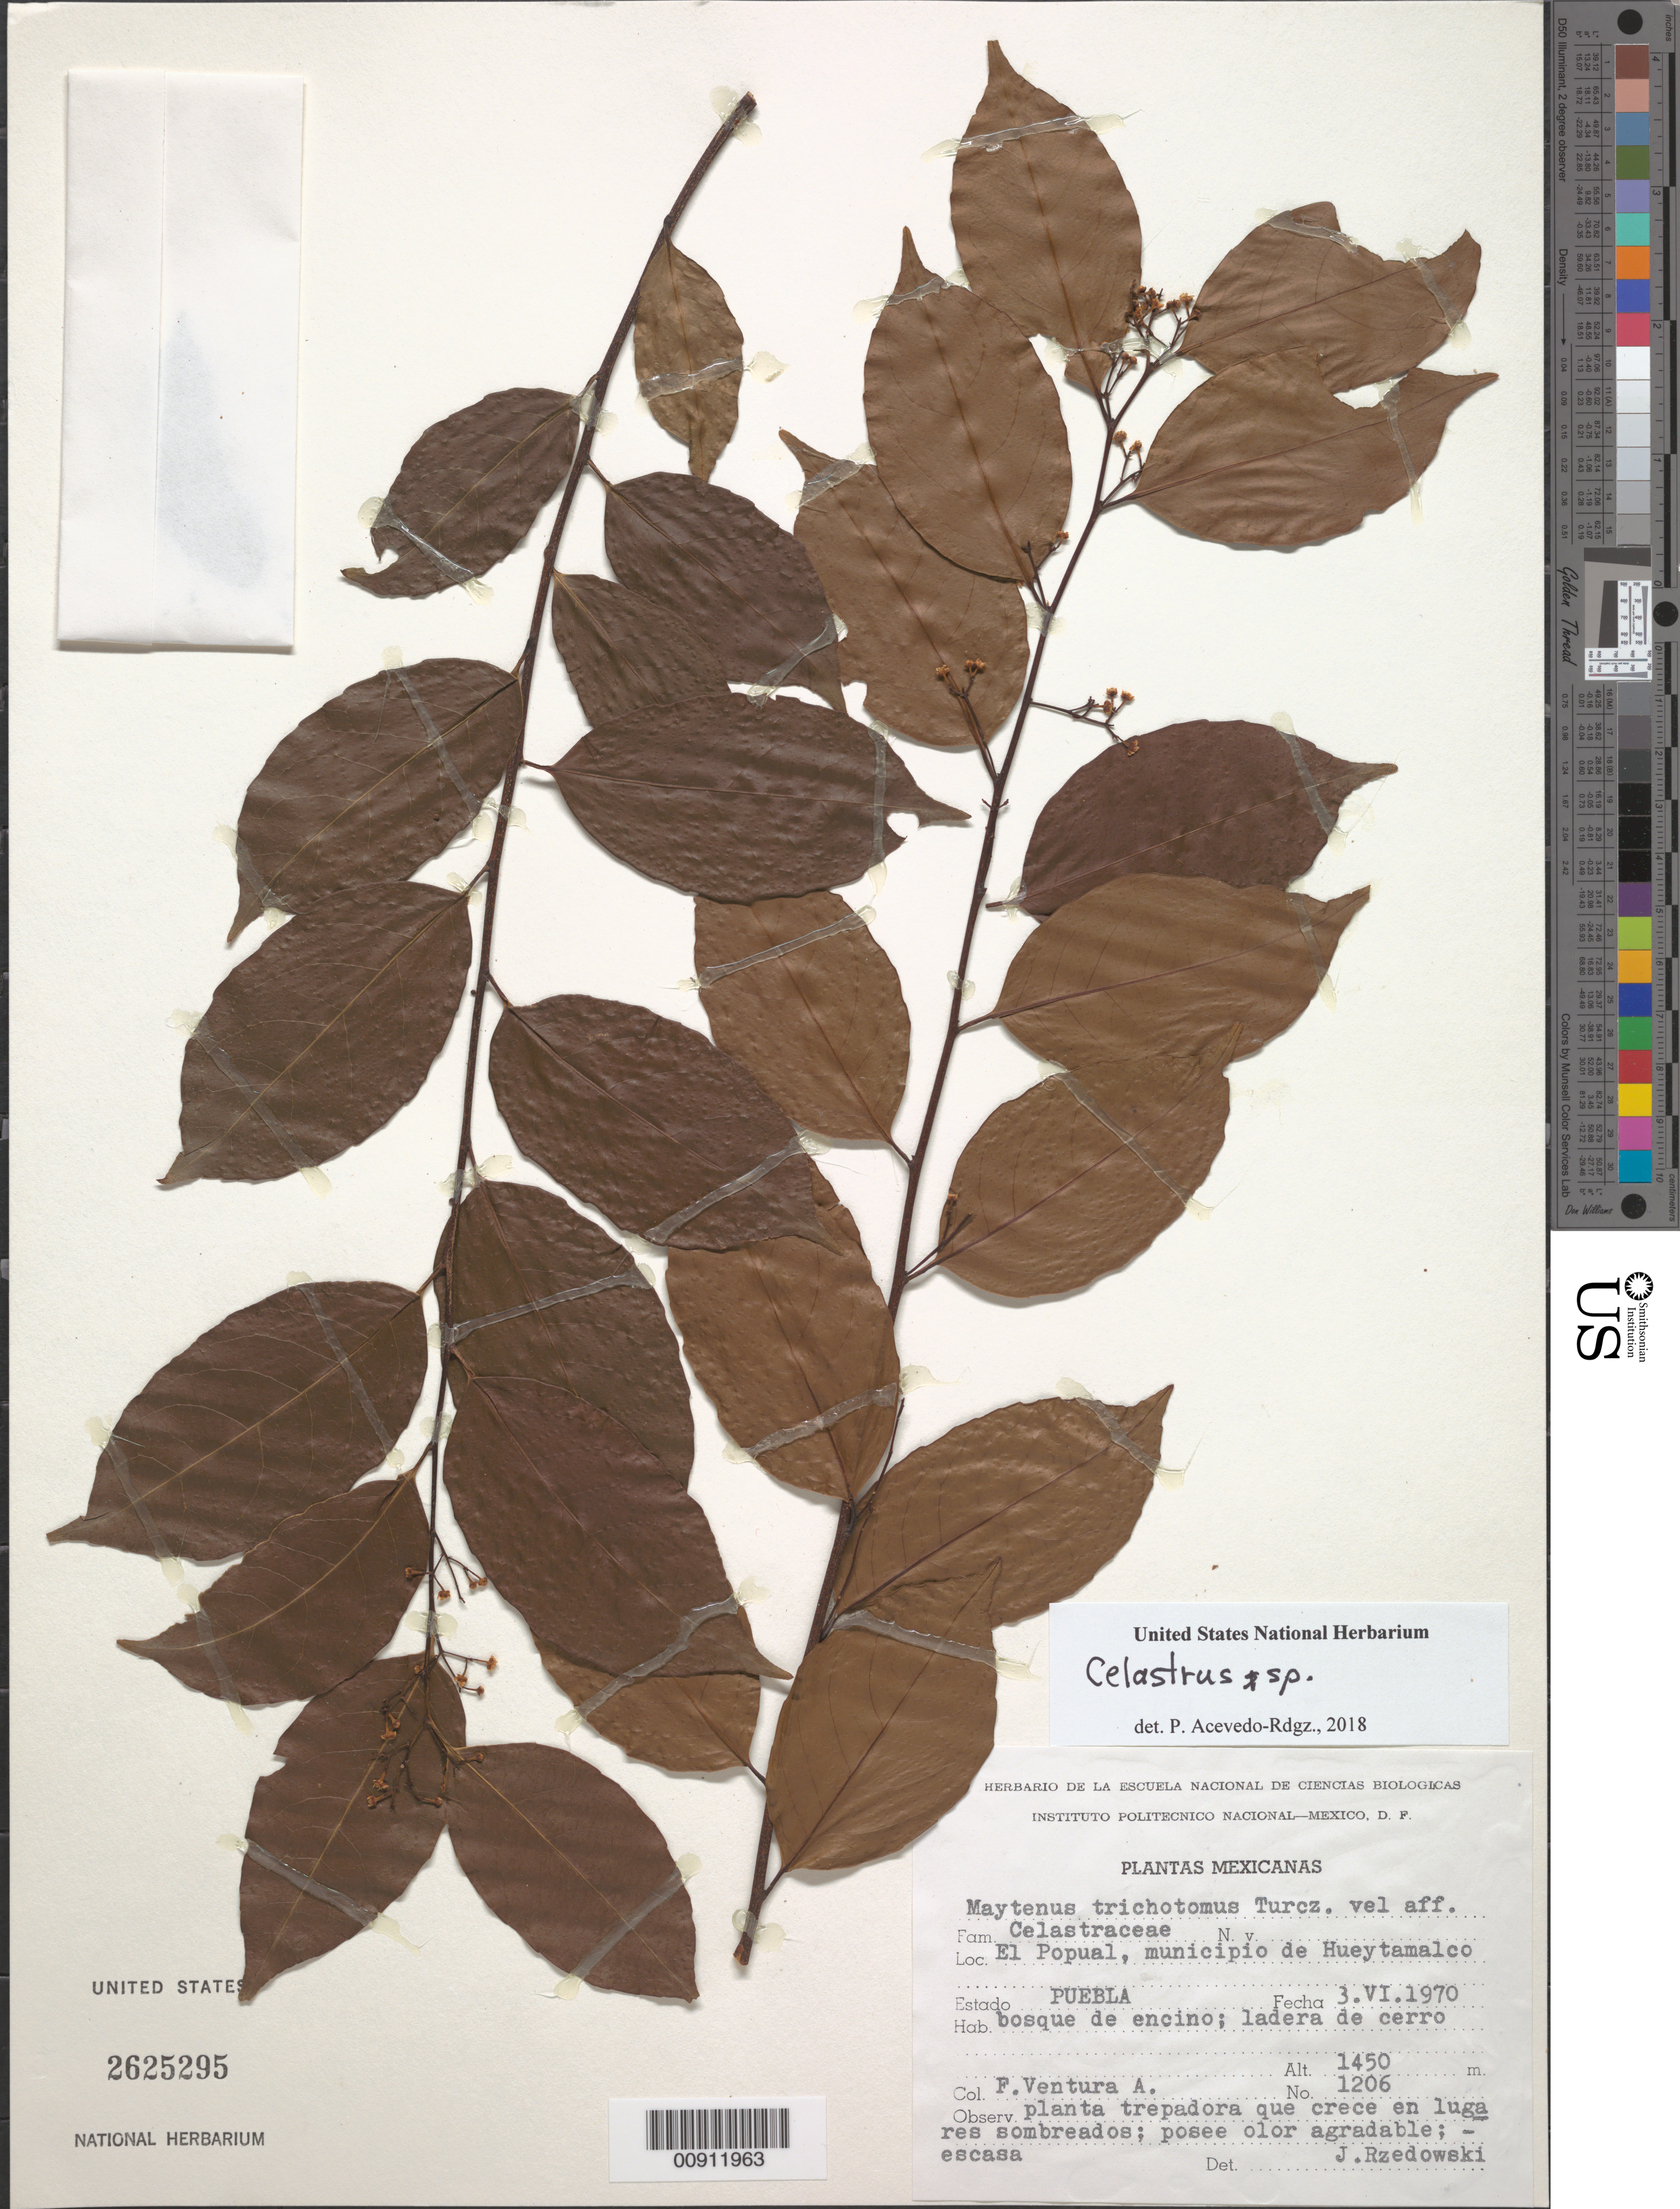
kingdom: Plantae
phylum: Tracheophyta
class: Magnoliopsida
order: Celastrales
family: Celastraceae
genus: Celastrus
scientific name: Celastrus sp.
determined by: Acevedo-Rodríguez, P., (BOT), Smithsonian Institution - National Museum of Natural History (UNITED STATES)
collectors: F. Ventura A.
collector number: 1206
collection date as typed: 03 Jun 1970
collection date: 1970-06-03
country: Mexico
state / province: Puebla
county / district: Hueytamalco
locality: El Popual, Municipio de Hueytamalco, Estado Puebla.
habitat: Bosque de encino; ladera de cerro. Crece en lugares sombreados.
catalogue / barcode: US 2625295